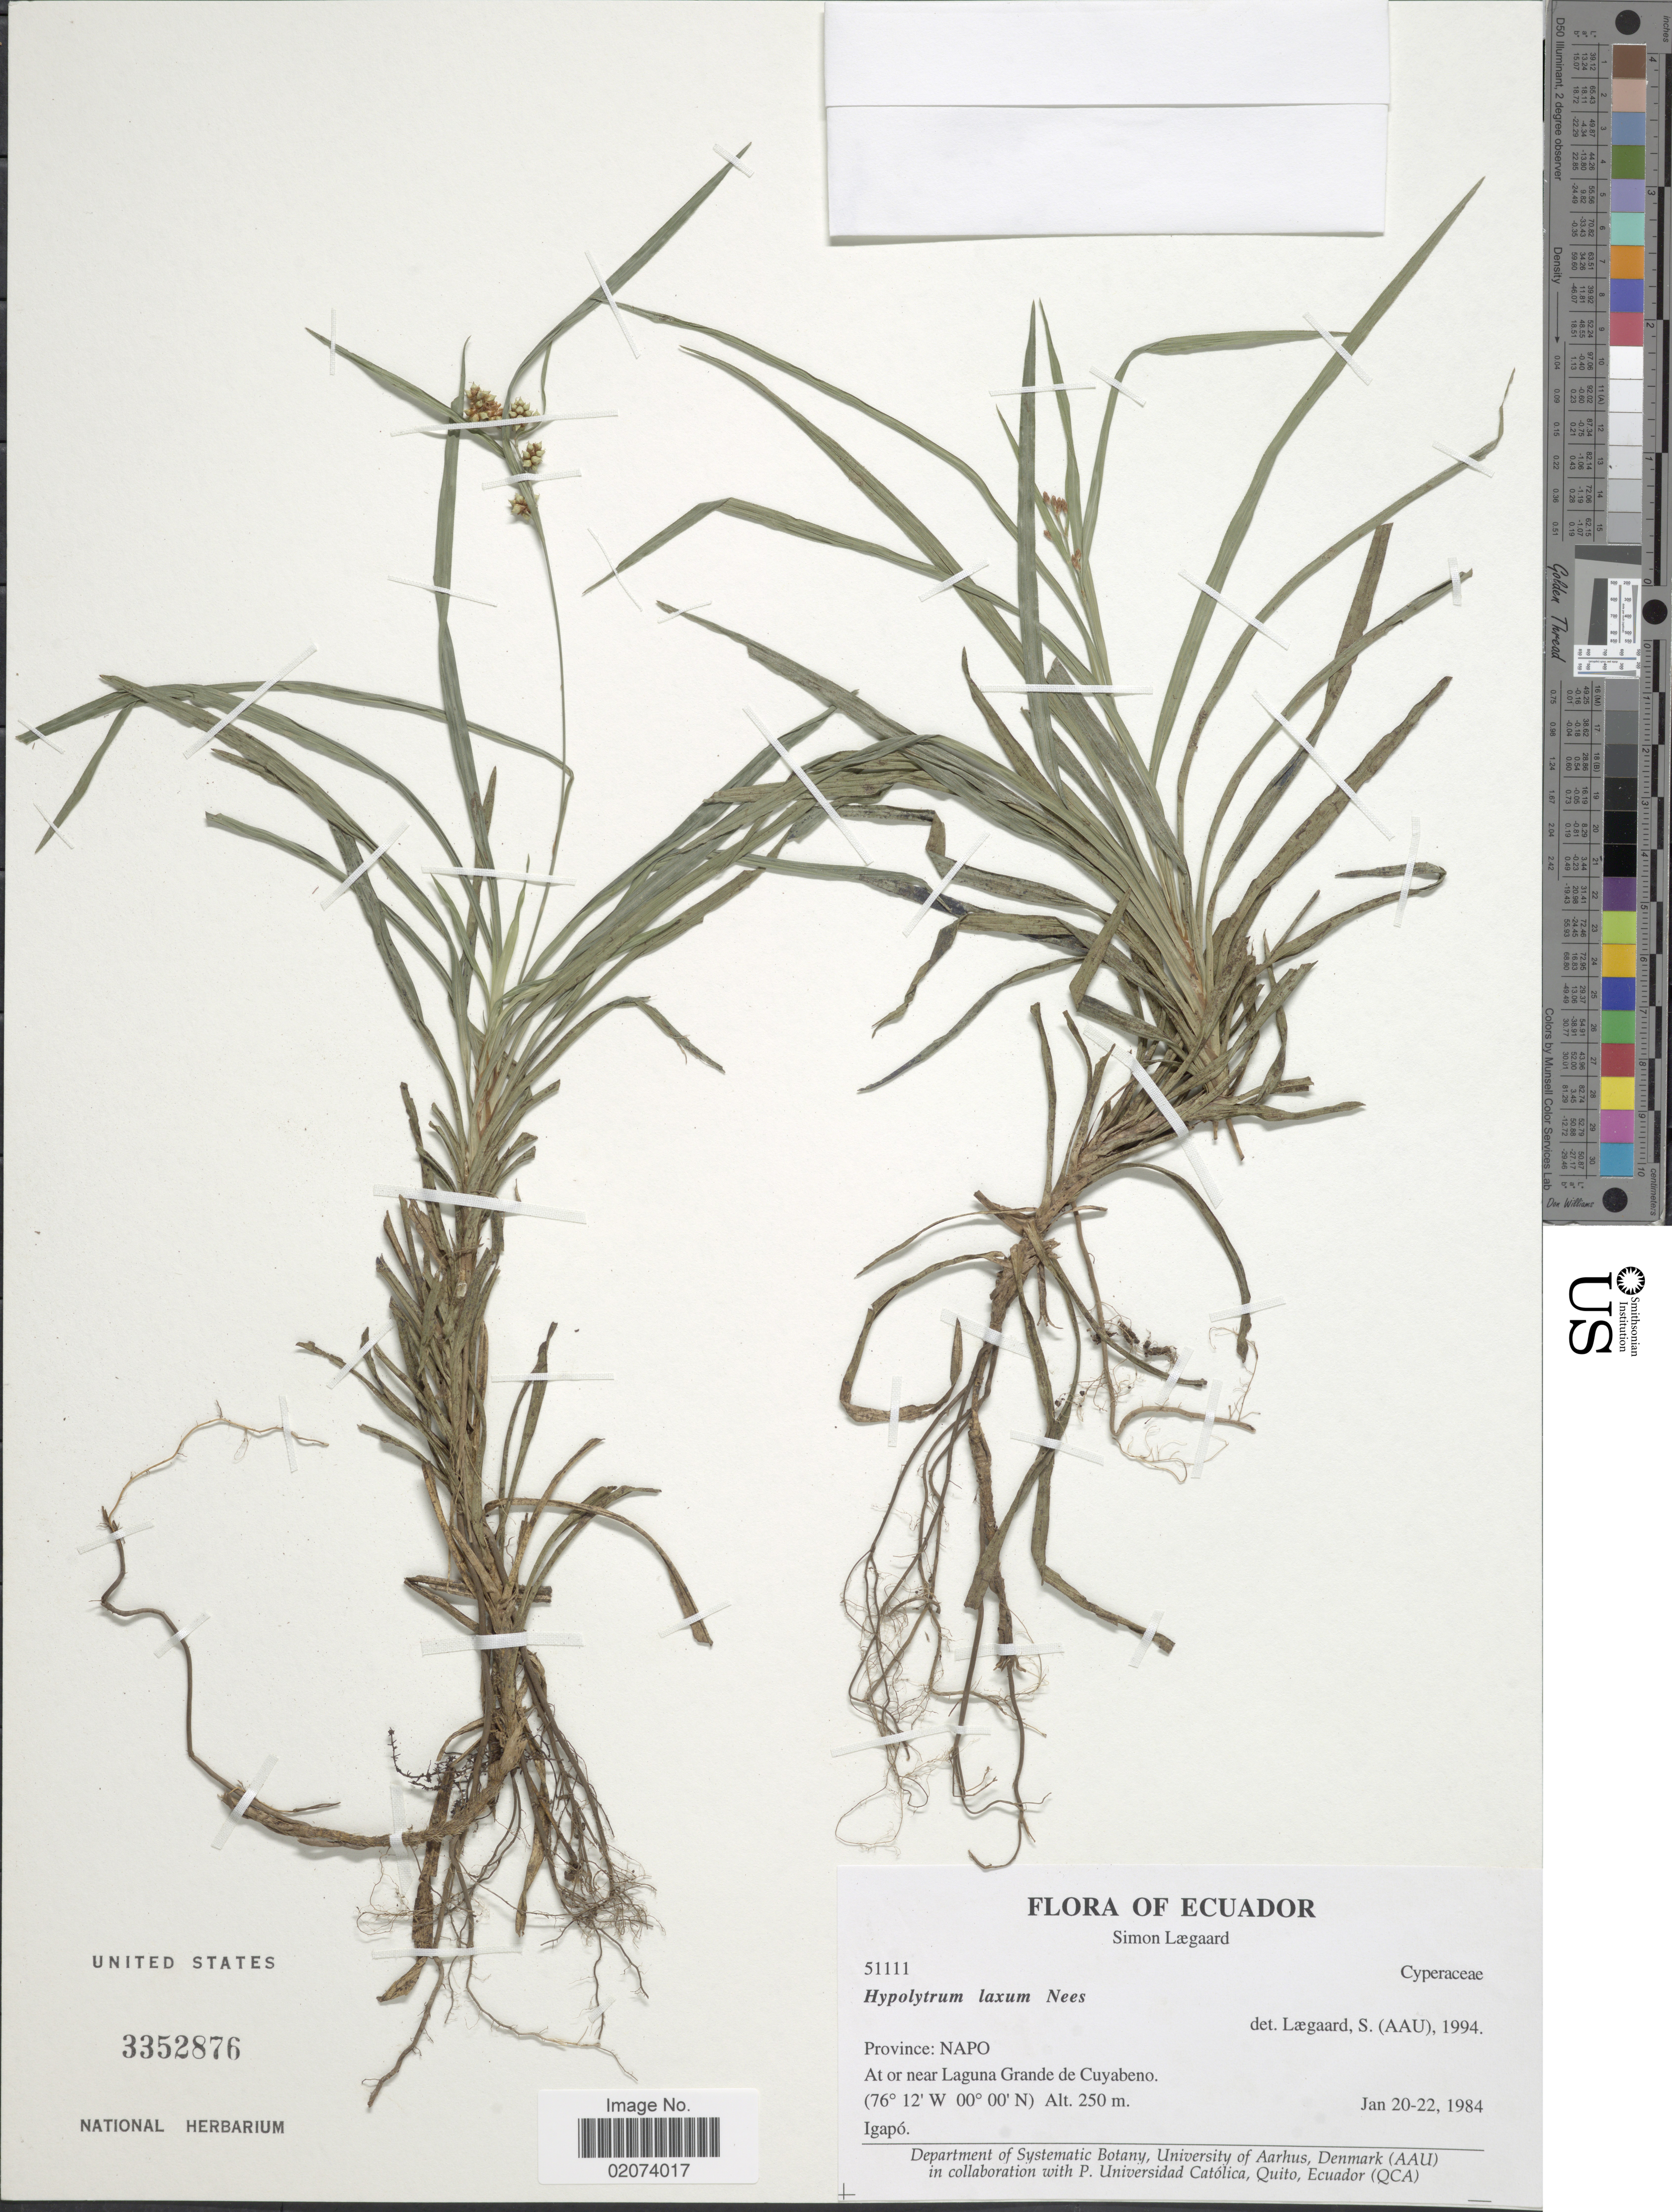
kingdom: Plantae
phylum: Tracheophyta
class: Liliopsida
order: Poales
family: Cyperaceae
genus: Hypolytrum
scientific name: Hypolytrum laxum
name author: Kunth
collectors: S. Lægaard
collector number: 51111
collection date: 1984-01-20/1984-01-22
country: Ecuador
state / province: Napo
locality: At or near Laguna Grande de Cuyabeno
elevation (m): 250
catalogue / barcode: US 3352876